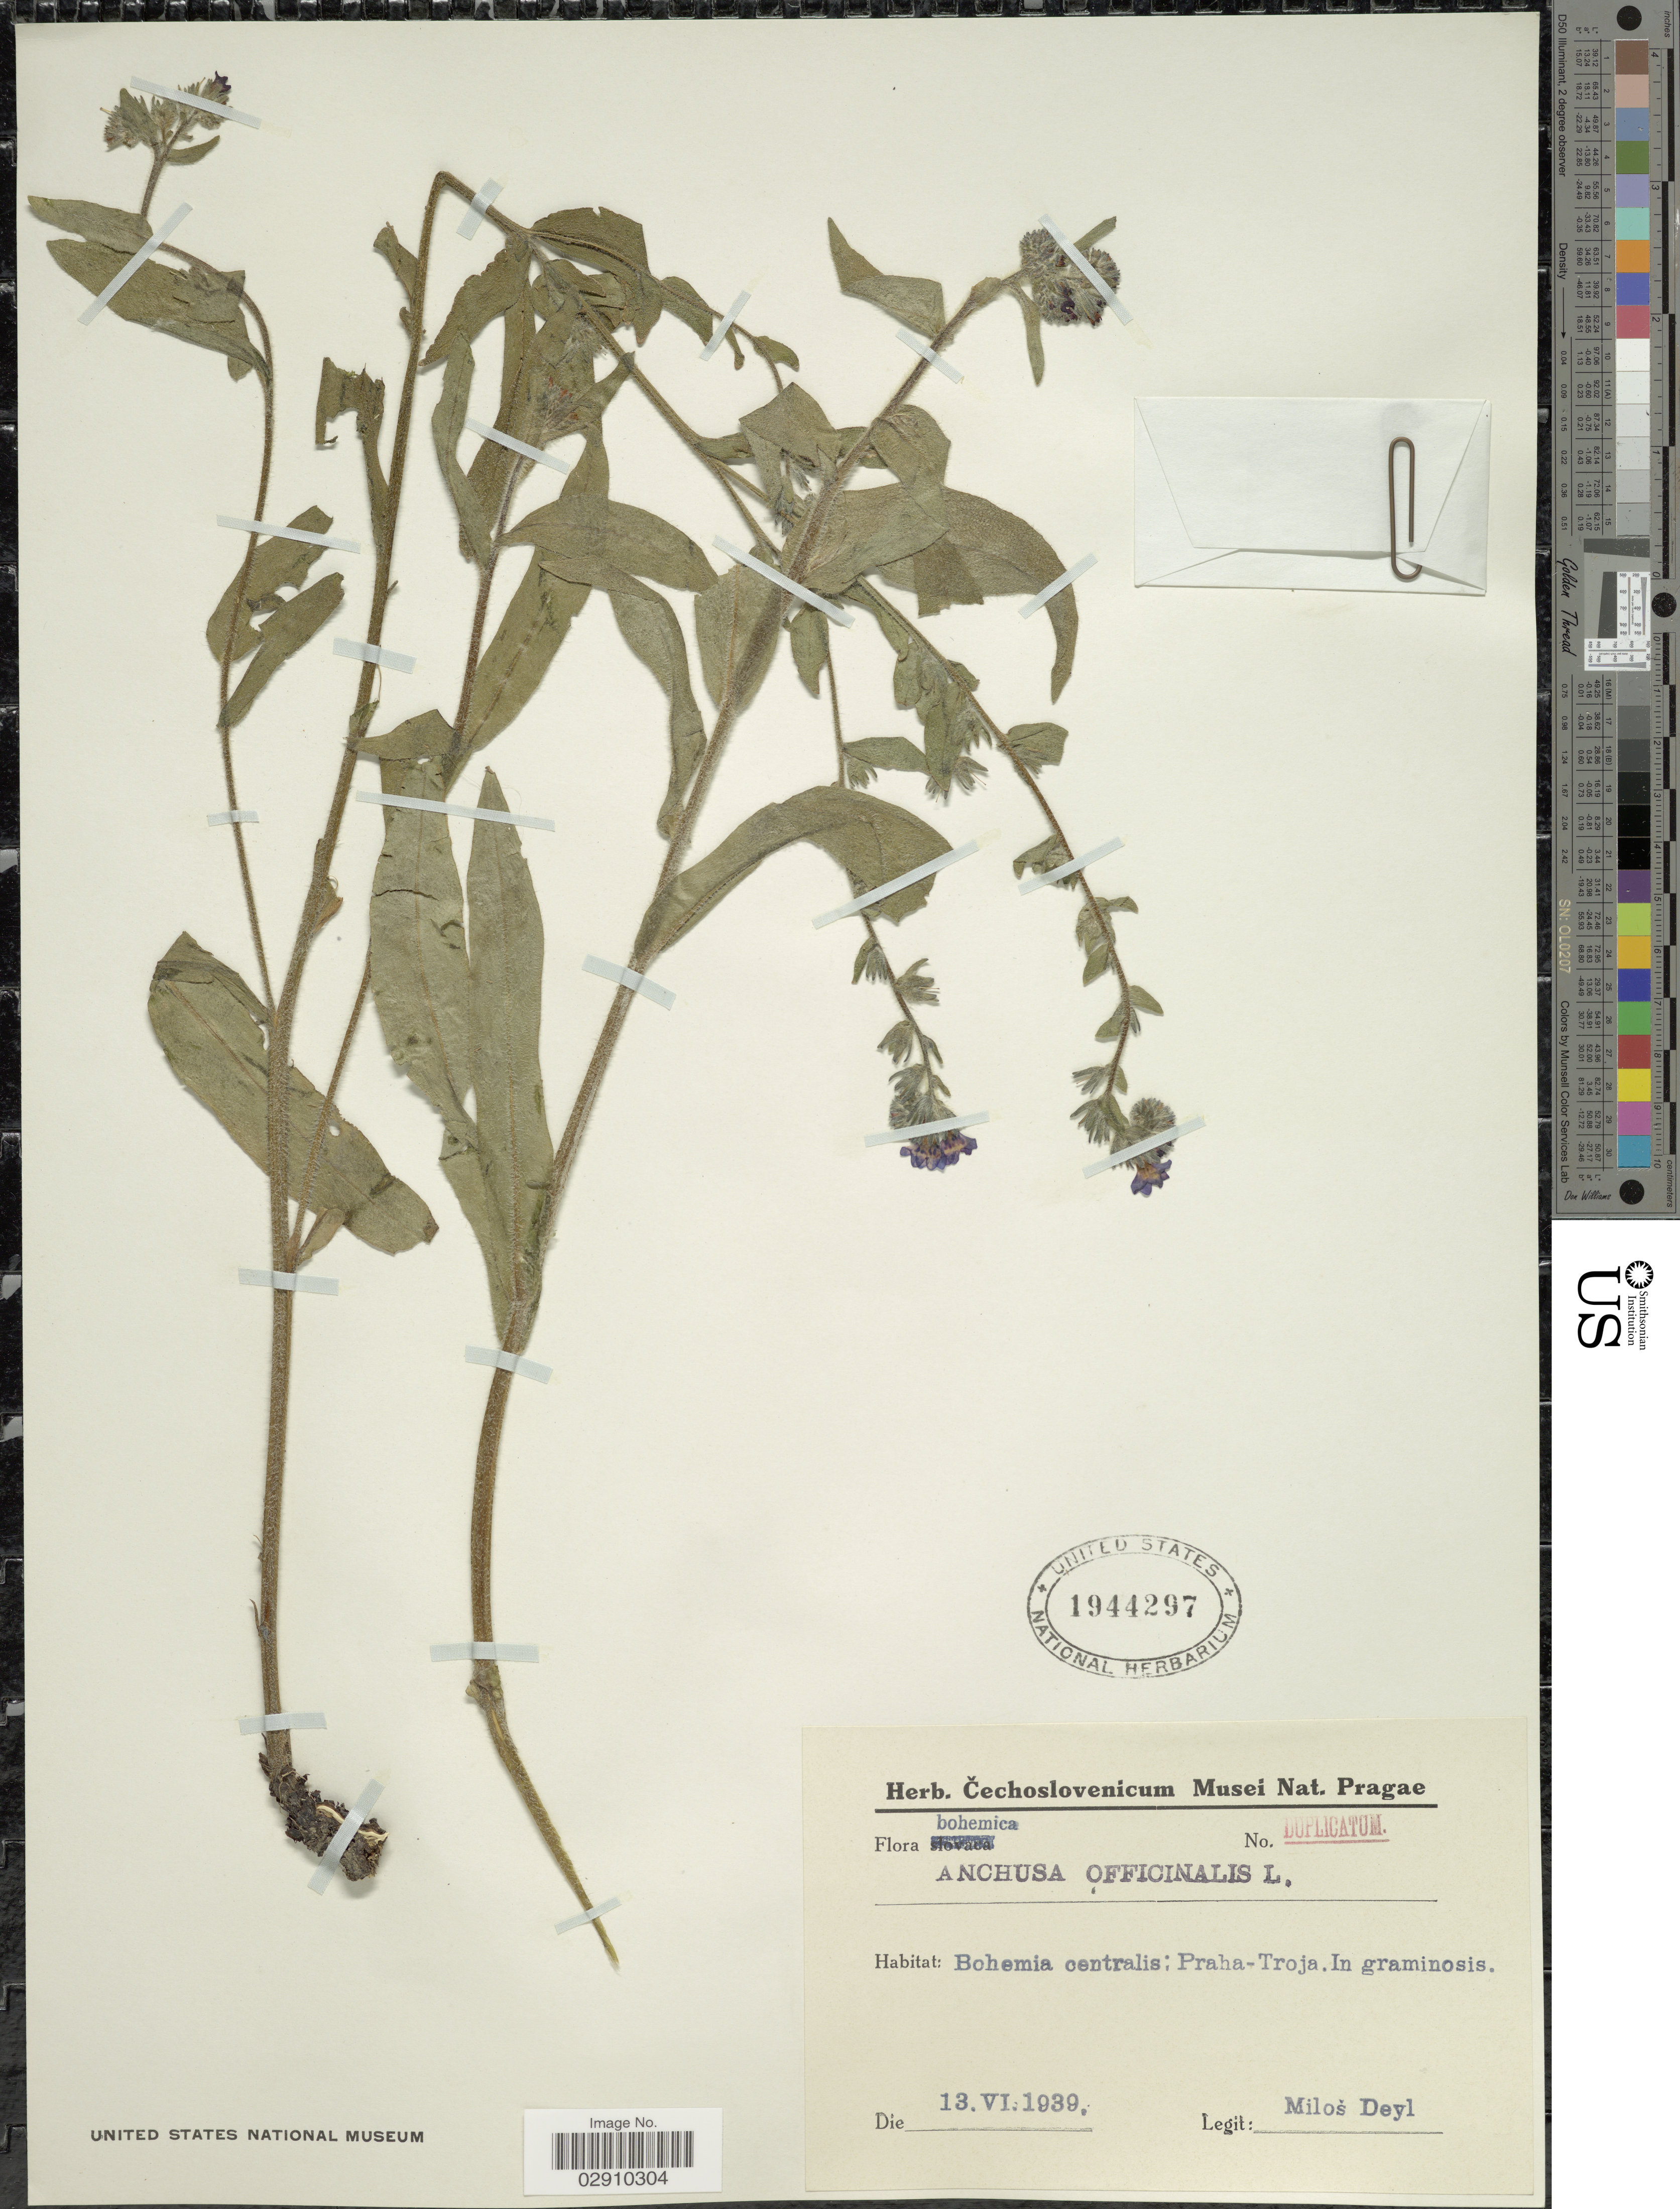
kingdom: Plantae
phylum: Tracheophyta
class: Magnoliopsida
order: Boraginales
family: Boraginaceae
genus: Anchusa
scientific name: Anchusa officinalis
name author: L.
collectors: M. Deyl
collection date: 1939-06-13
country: Czechia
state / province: Central Bohemian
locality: Bohemia centralis: Praha-Troja. In graminosis.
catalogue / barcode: US 1944297